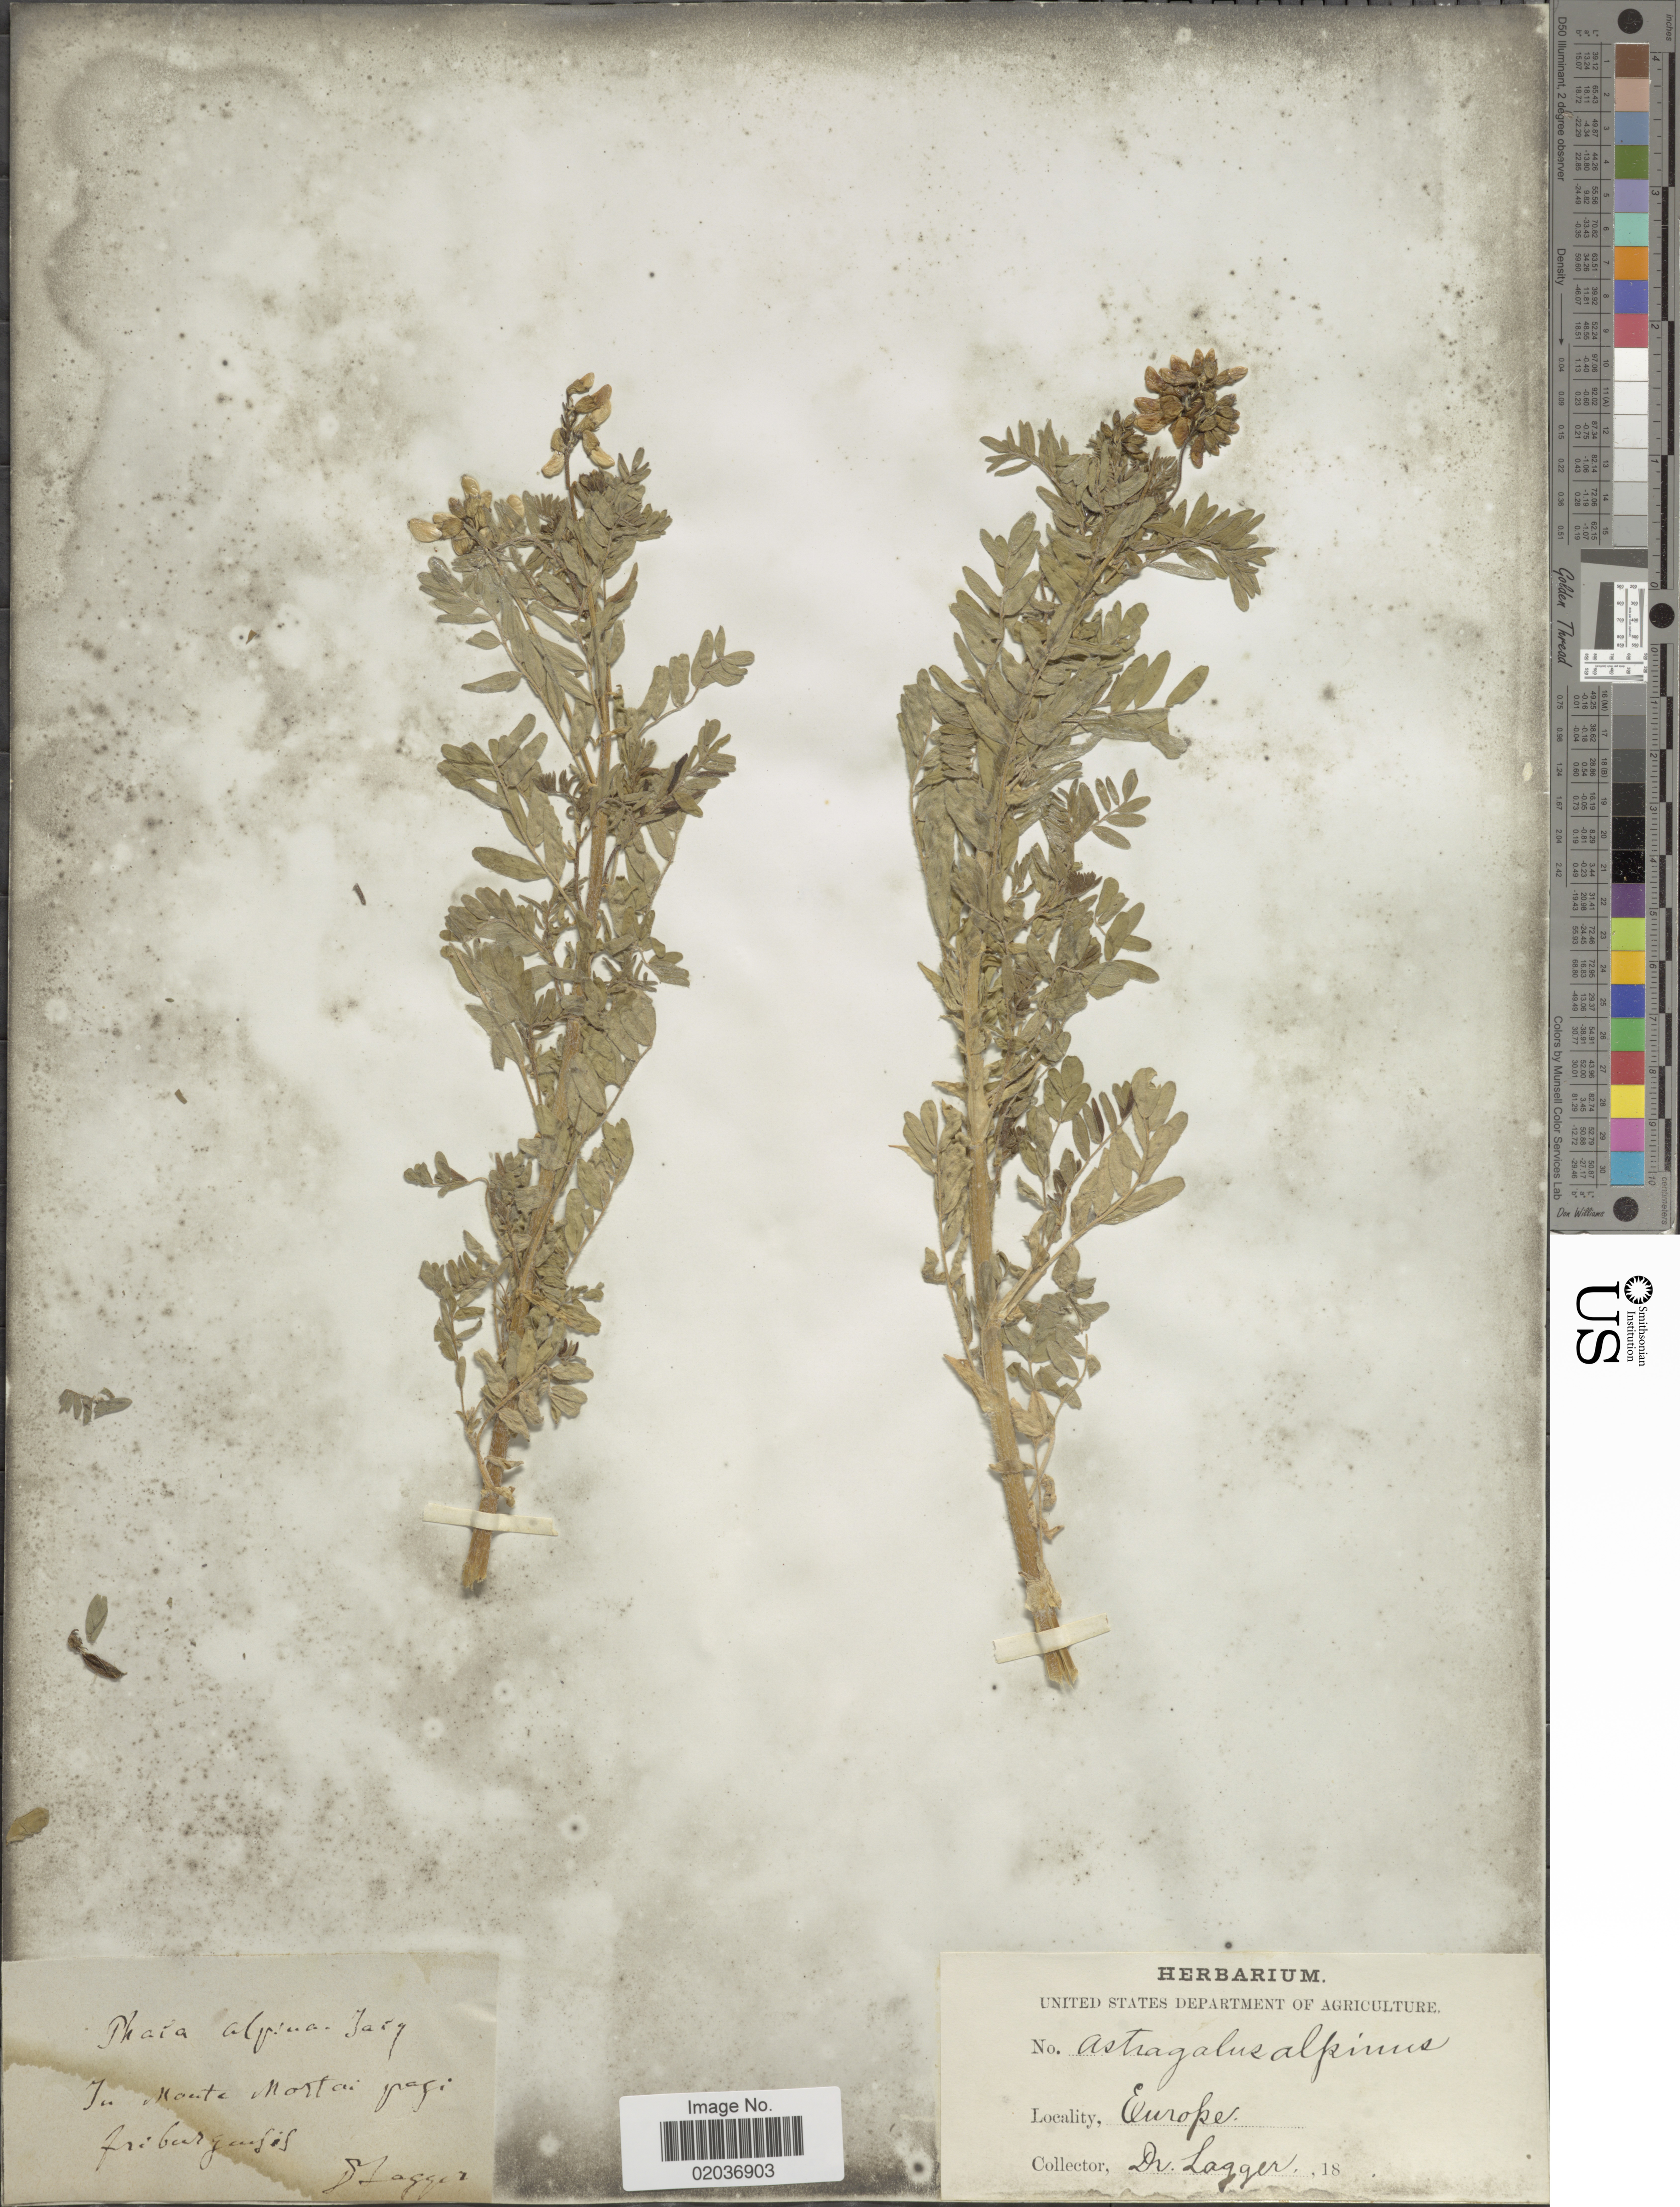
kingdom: Plantae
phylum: Tracheophyta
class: Magnoliopsida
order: Fabales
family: Fabaceae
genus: Astragalus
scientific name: Astragalus alpinus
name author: L.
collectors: F. J. Lagger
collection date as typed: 18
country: Switzerland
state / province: Fribourg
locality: In monte Mortai pagi friburgensis